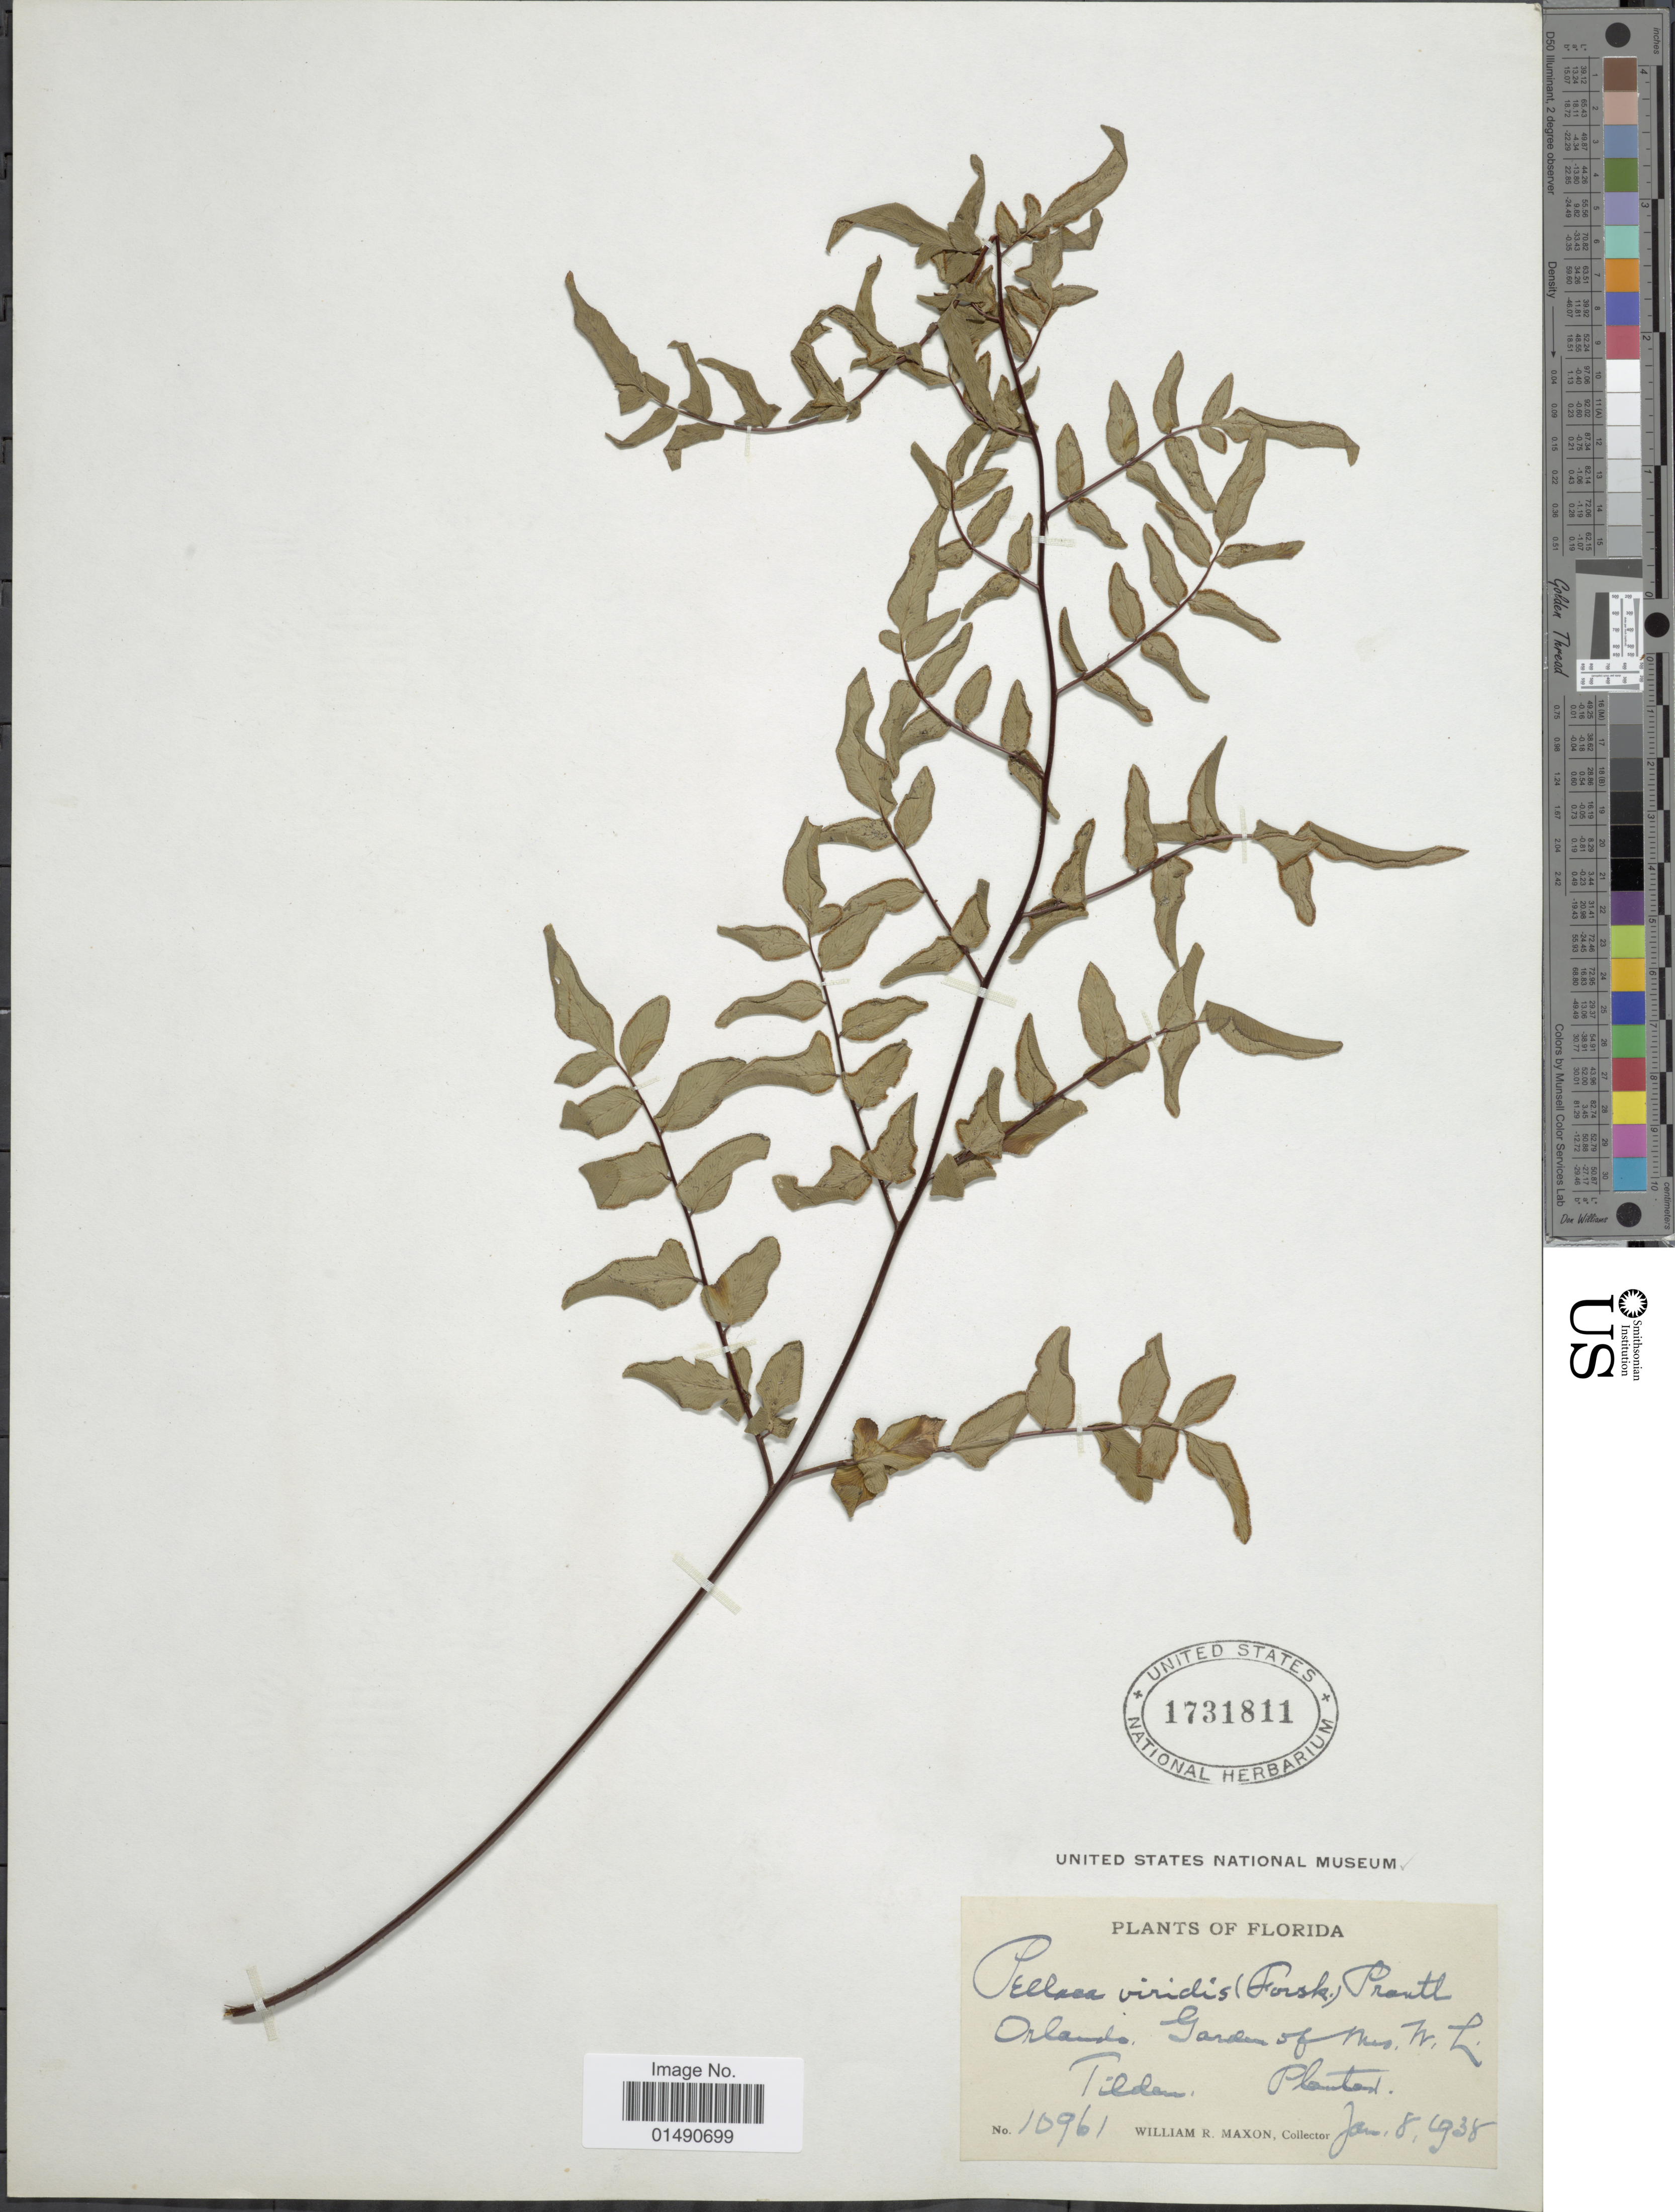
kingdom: Plantae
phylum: Tracheophyta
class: Polypodiopsida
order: Polypodiales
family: Pteridaceae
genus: Pellaea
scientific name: Pellaea viridis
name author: (Forssk.) Prantl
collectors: W. R. Maxon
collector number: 10961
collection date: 1938-01-08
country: United States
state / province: Florida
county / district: Orange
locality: Garden of Mrs W. L. Tilden. Orlando.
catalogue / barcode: US 1731811